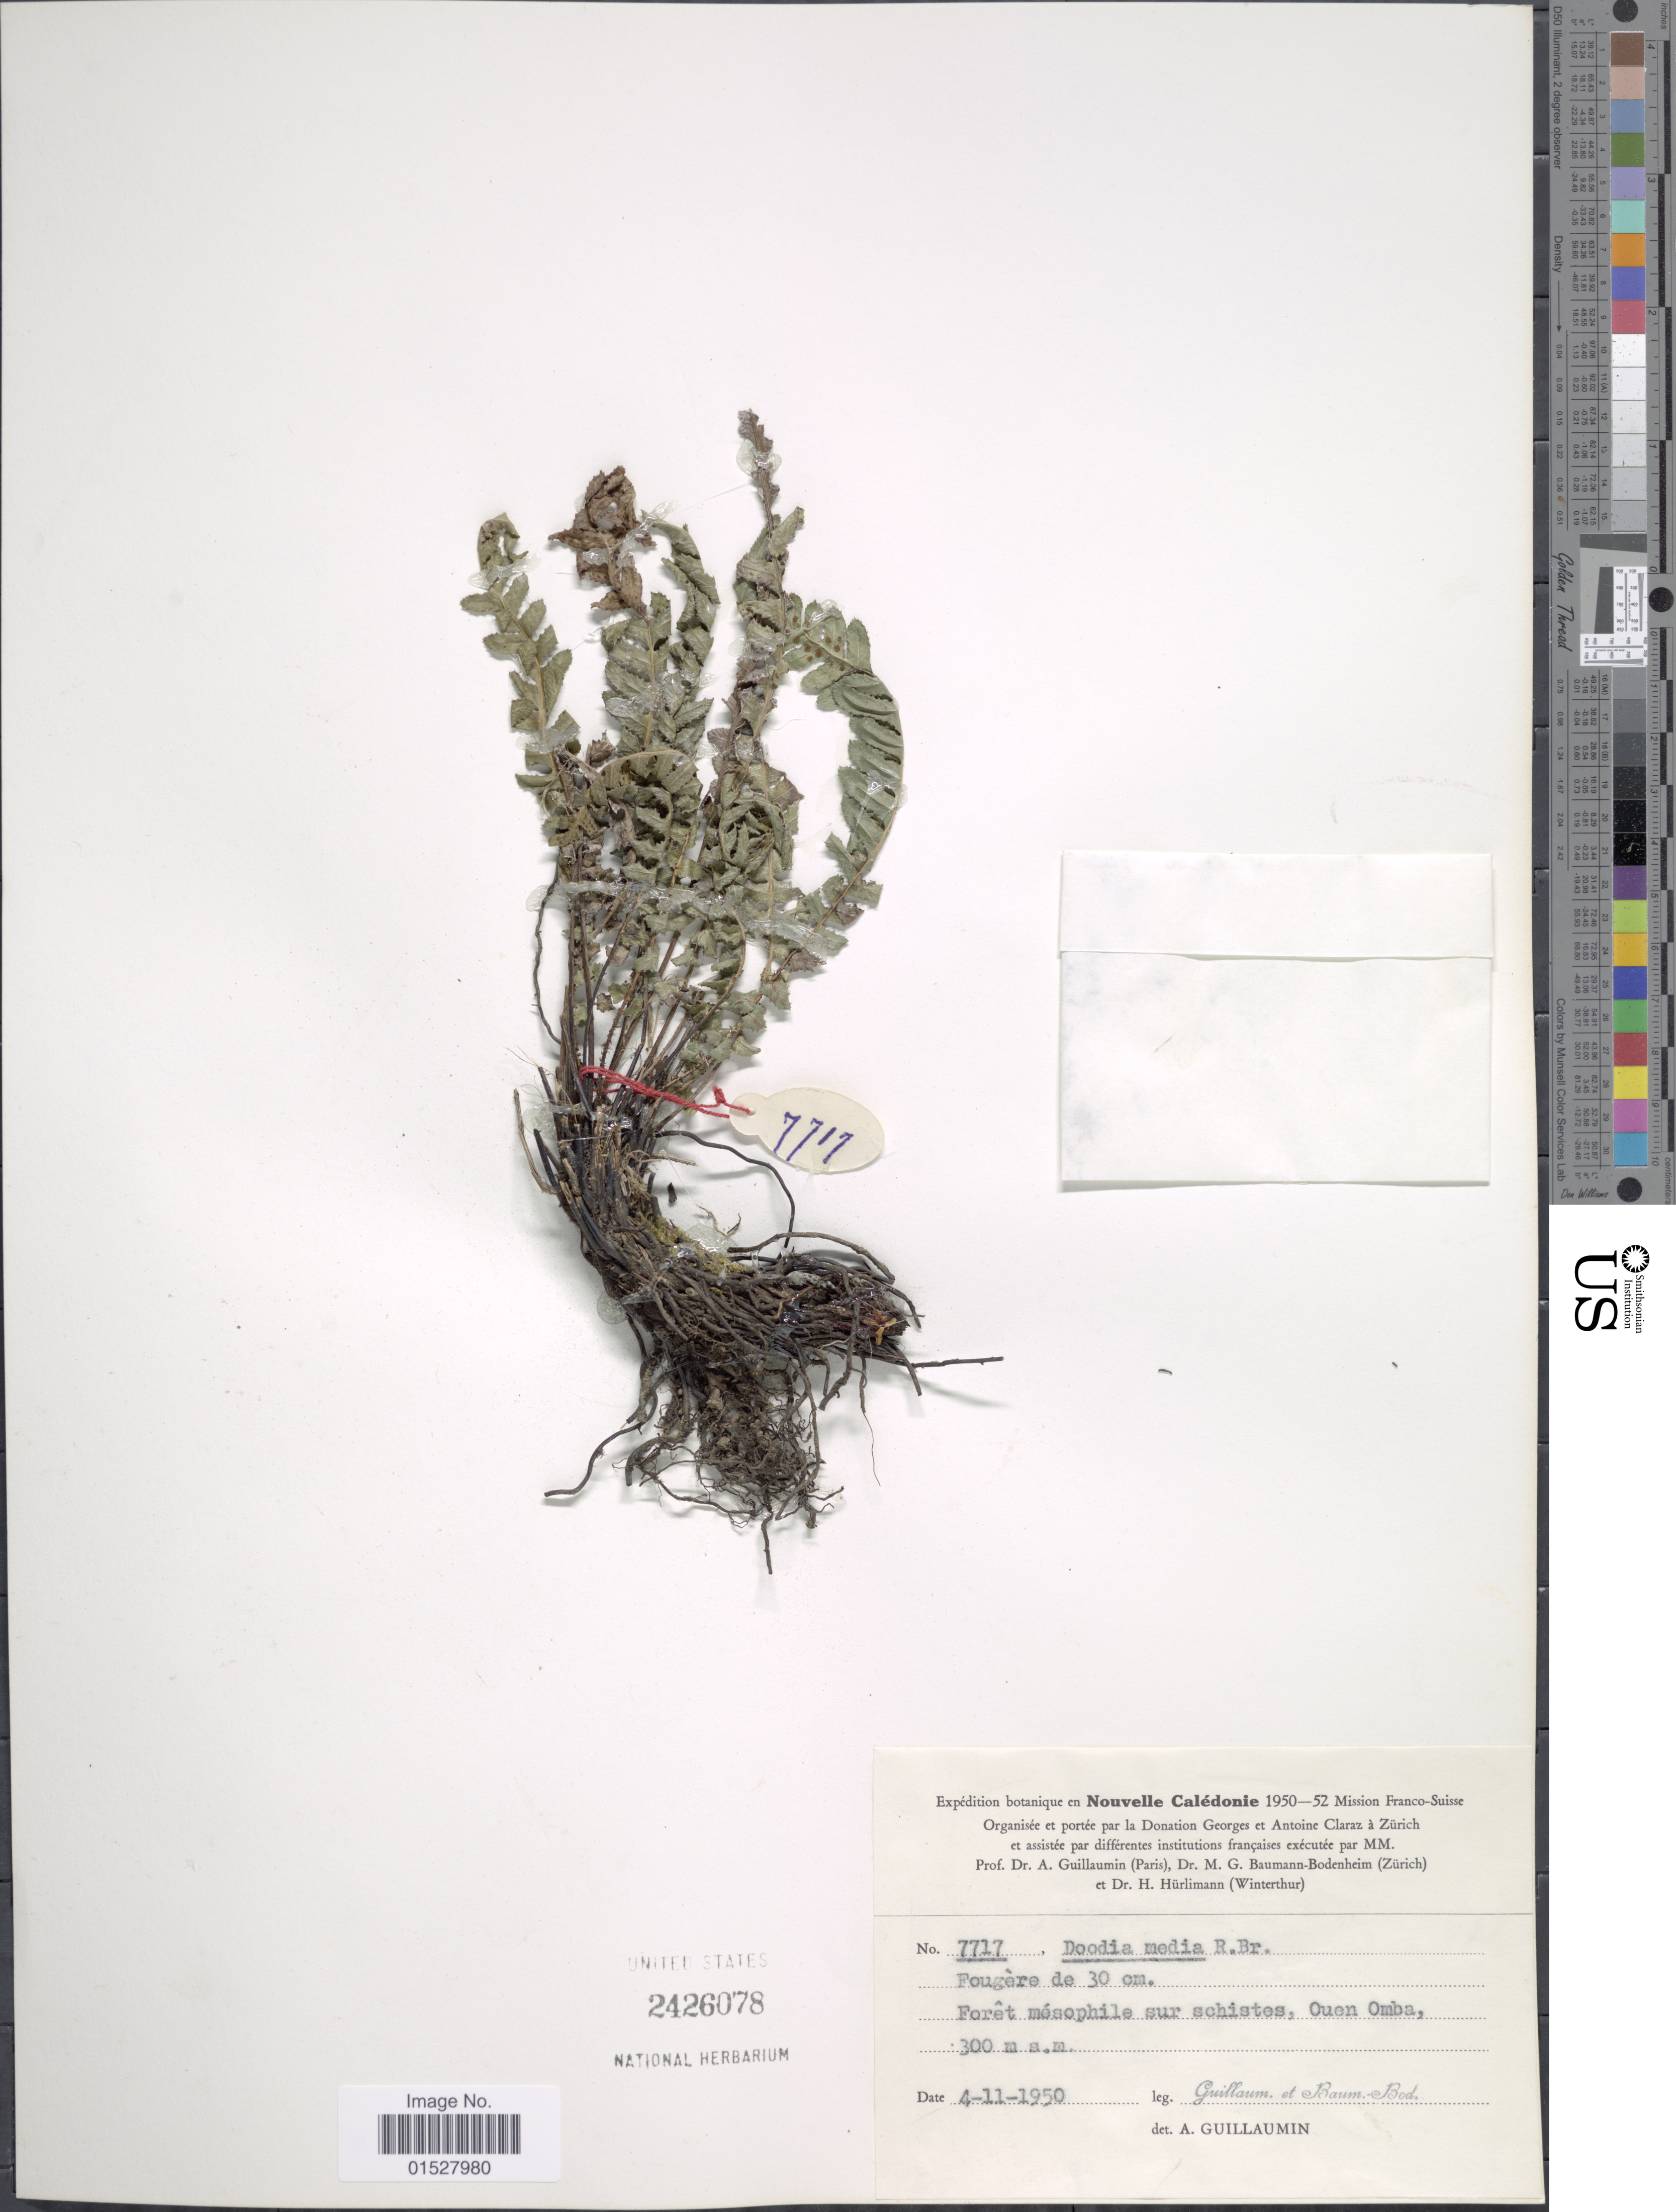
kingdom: Plantae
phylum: Tracheophyta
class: Polypodiopsida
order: Polypodiales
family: Blechnaceae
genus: Blechnum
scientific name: Blechnum medium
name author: (R. Br.) Christenh.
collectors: A. Guillaumin & M. G. Baumann-Bodenheim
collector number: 7717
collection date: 1950-11-04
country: New Caledonia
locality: Foret mesophile sur schistes, Ouen Omba.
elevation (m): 300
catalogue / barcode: US 2426078